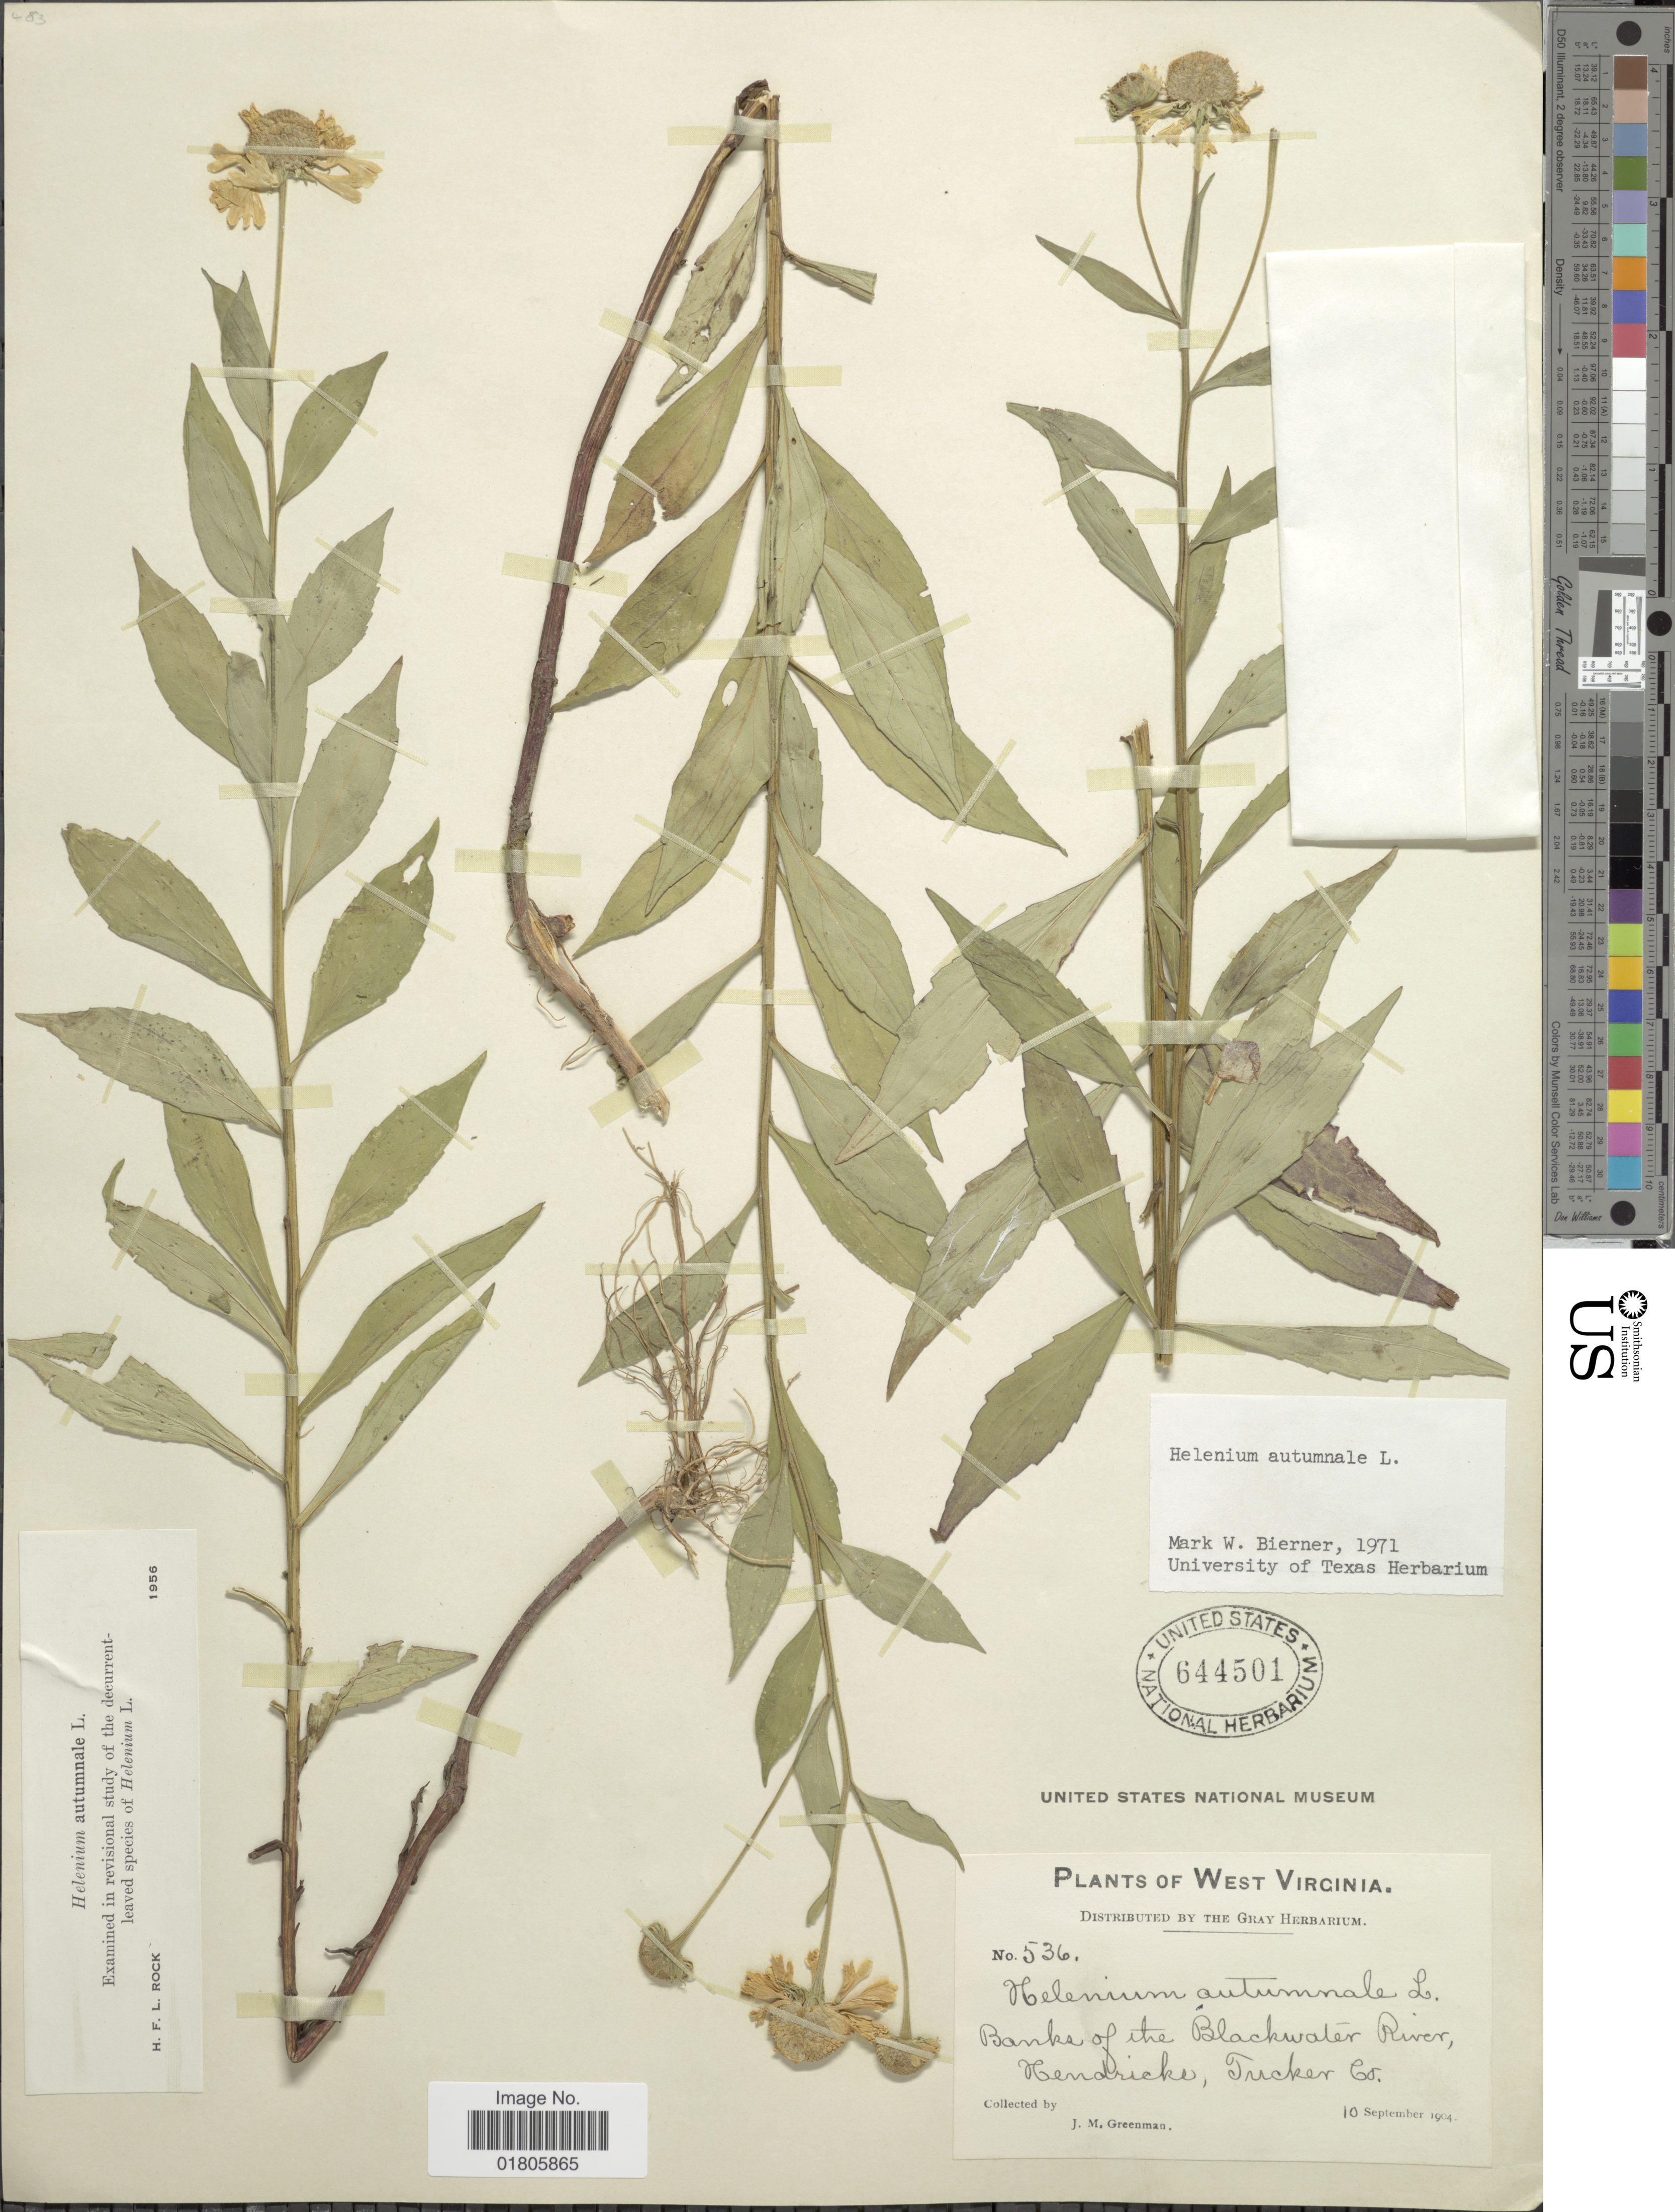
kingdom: Plantae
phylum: Tracheophyta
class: Magnoliopsida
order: Asterales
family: Asteraceae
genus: Helenium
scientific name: Helenium autumnale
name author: L.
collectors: J. M. Greenman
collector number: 536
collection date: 1904-09-10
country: United States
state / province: West Virginia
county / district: Tucker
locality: Banks of the Blackwater River, Hendricks, Tucker Co.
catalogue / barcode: US 644501